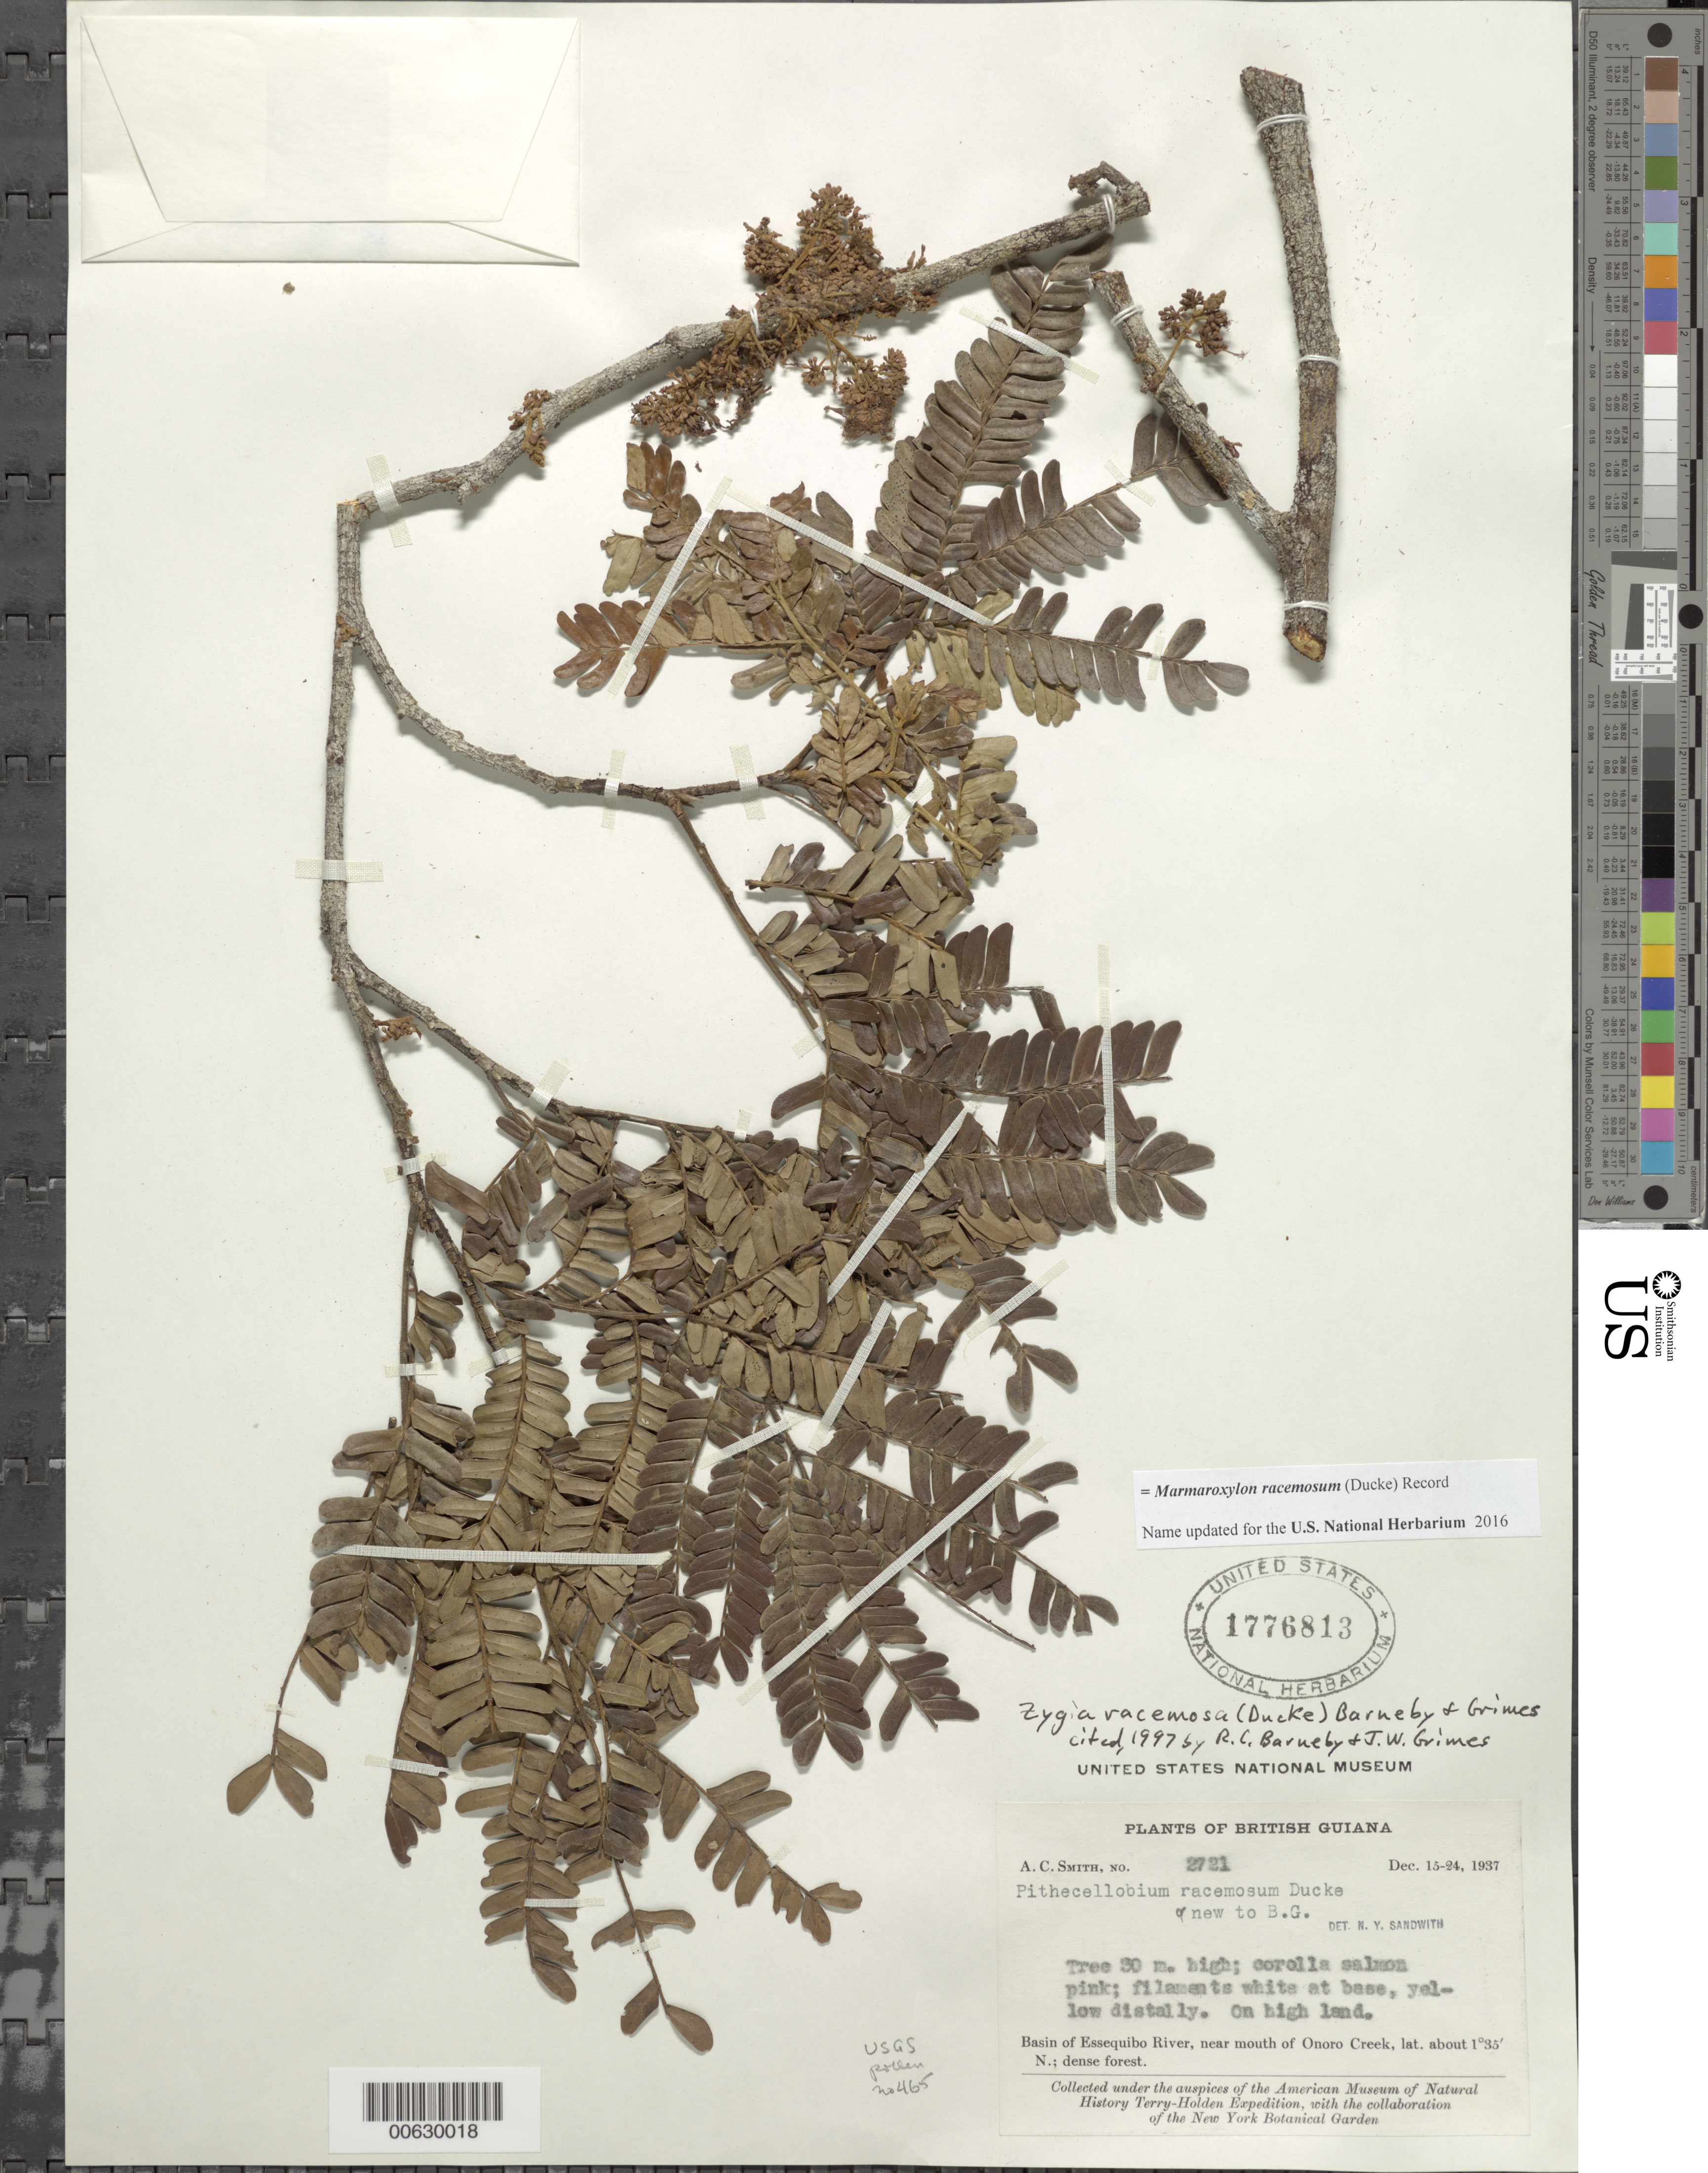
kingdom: Plantae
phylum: Tracheophyta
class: Magnoliopsida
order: Fabales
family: Fabaceae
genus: Zygia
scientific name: Zygia racemosa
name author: (Ducke) Barneby & J.W. Grimes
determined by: Barneby, R. C.; Grimes, J. W.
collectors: A. C. Smith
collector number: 2721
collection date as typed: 15-Dec-37 to 24-Dec-37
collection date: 1937-12-15/1937-12-24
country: Guyana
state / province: U. Takutu-U. Essequibo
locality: Onoro Creek (near mouth), Essequibo River basin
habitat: Dense forest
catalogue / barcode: US 1776813